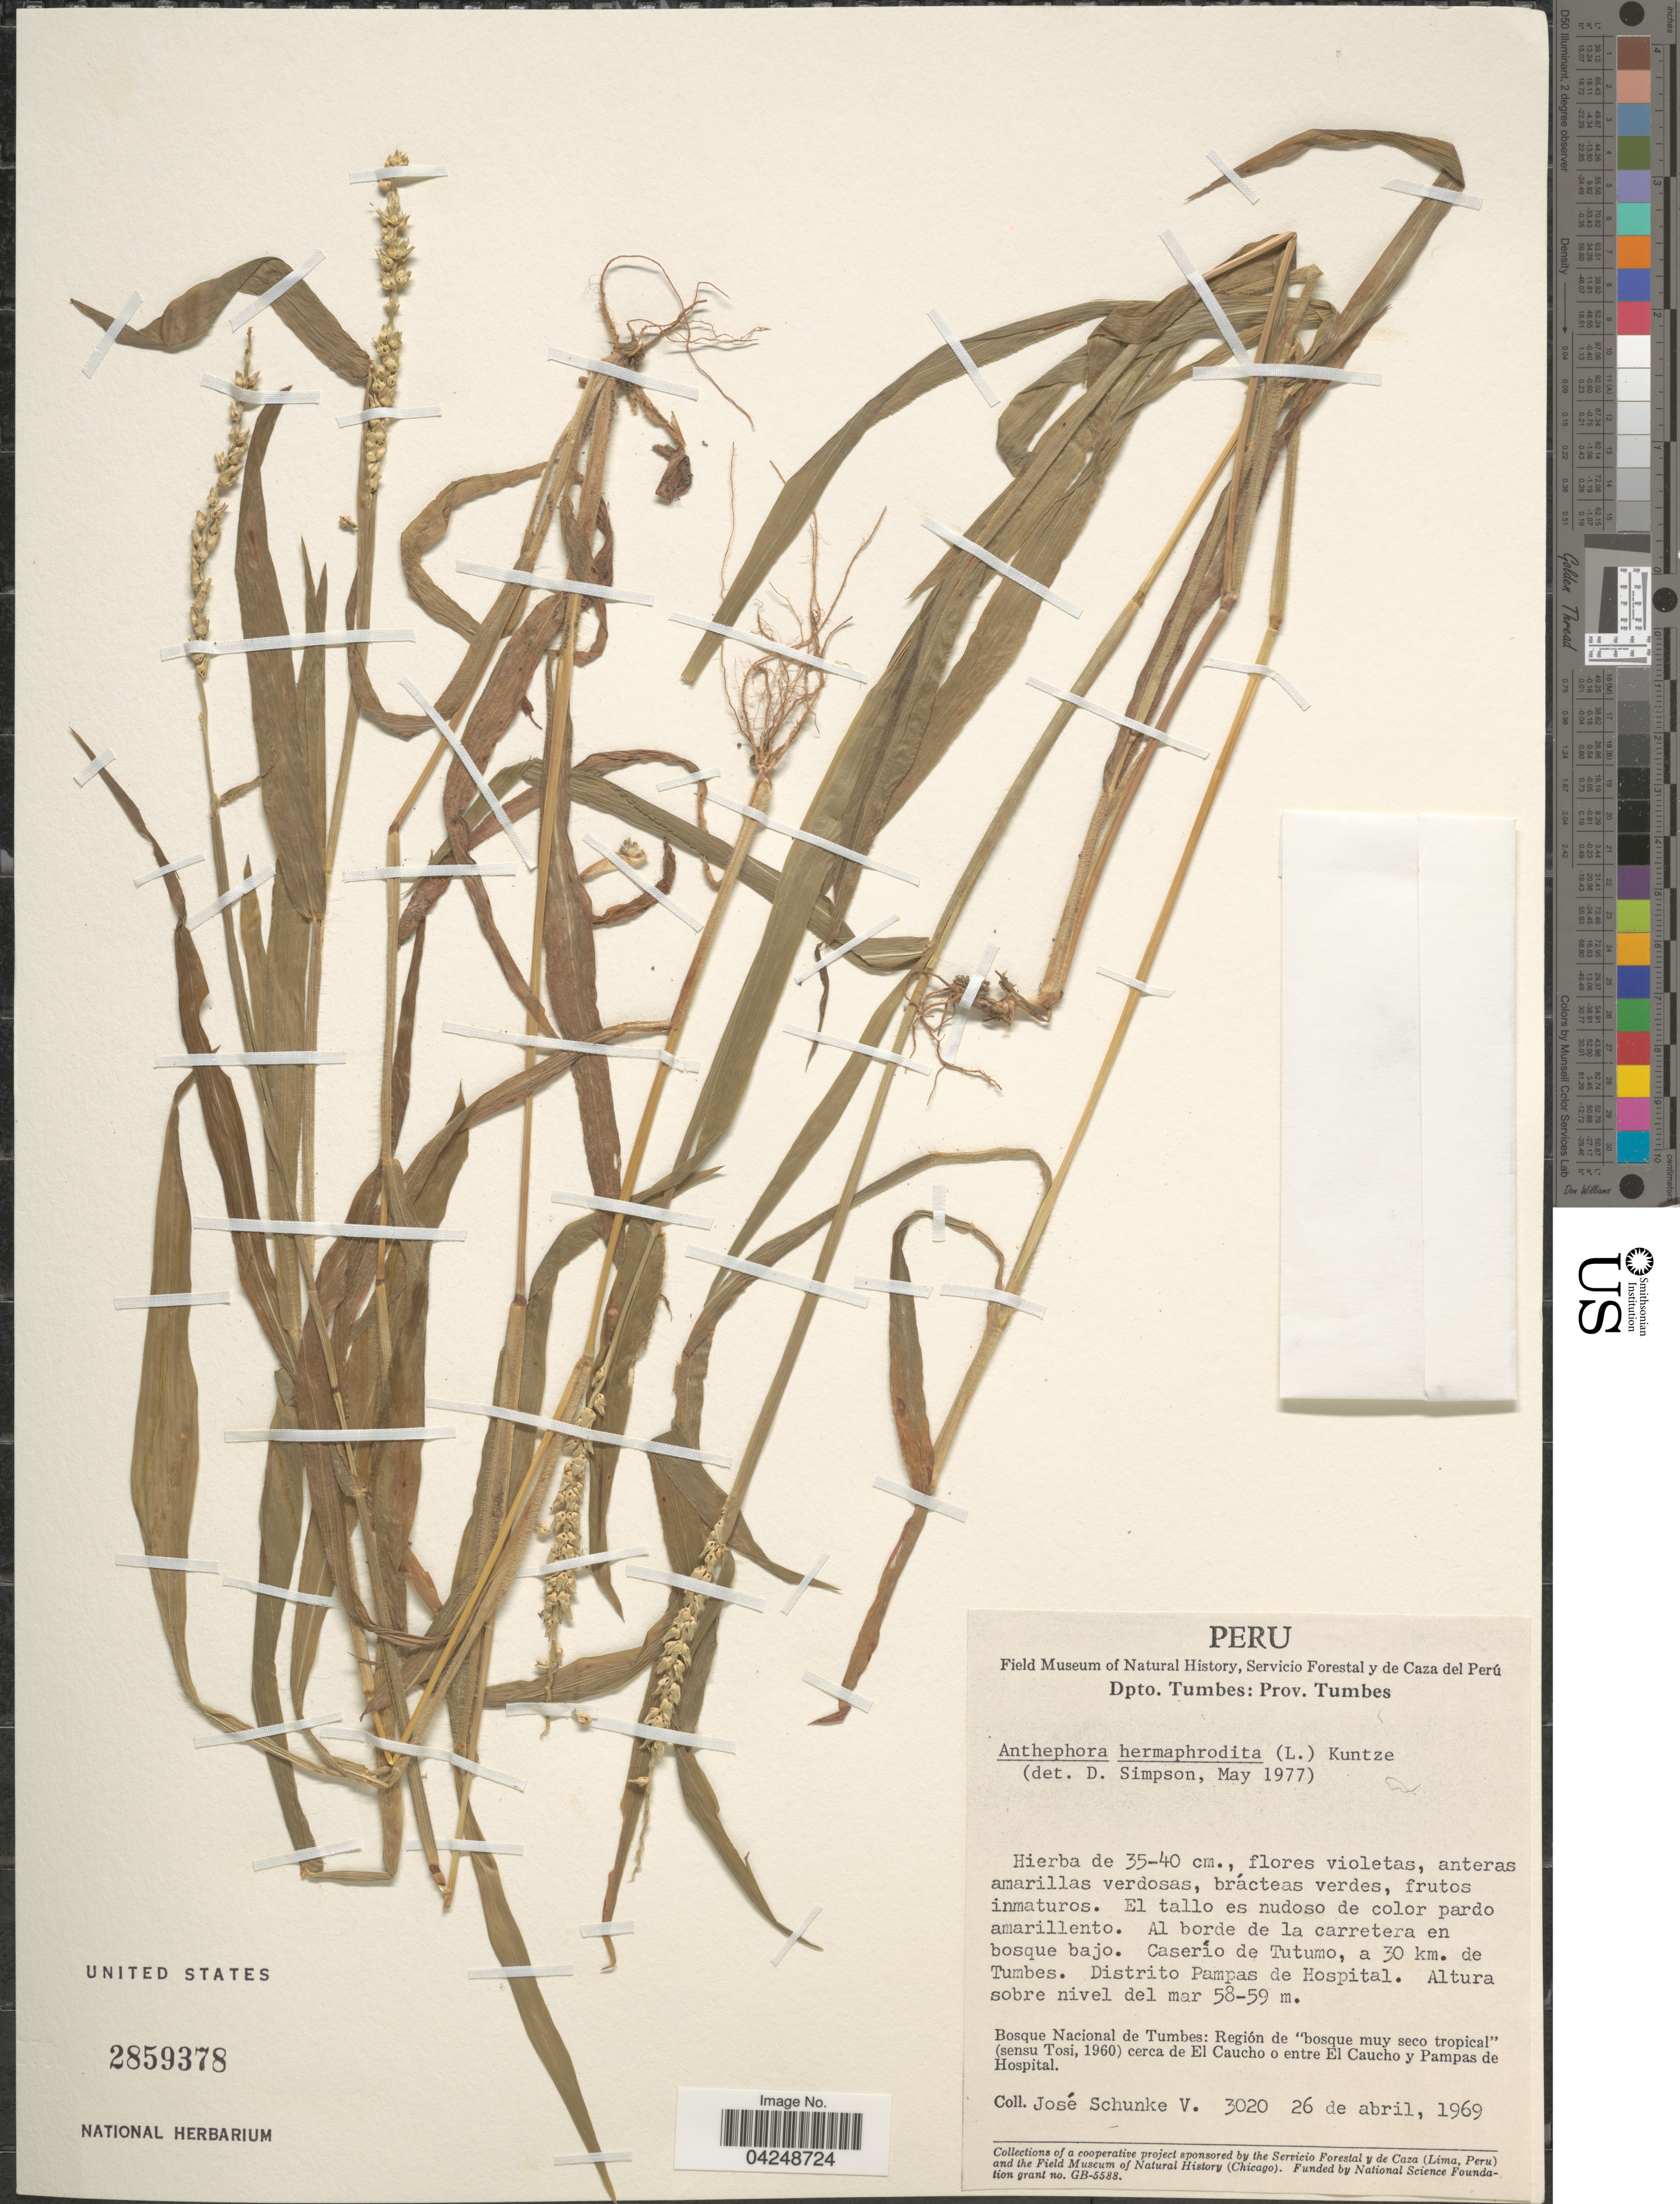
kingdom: Plantae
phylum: Tracheophyta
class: Liliopsida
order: Poales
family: Poaceae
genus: Anthephora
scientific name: Anthephora hermaphrodita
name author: (L.) Kuntze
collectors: J. Schunke Vigo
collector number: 3020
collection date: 1969-04-26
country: Peru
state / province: Tumbes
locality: Dpto. Tumbes. Al borde de la carretera en bosque bajo. Caserío de Tutumo, a 30 km. de Tumbes. Distrito Pampas de Hospital. Bosque Nacional de Tumbes: Región de "bosque muy seco tropical" (sensu Tosi, 1960) cerca de El Caucho o entre El Caucho y Pampas de Hospital.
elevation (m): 58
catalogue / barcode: US 2859378